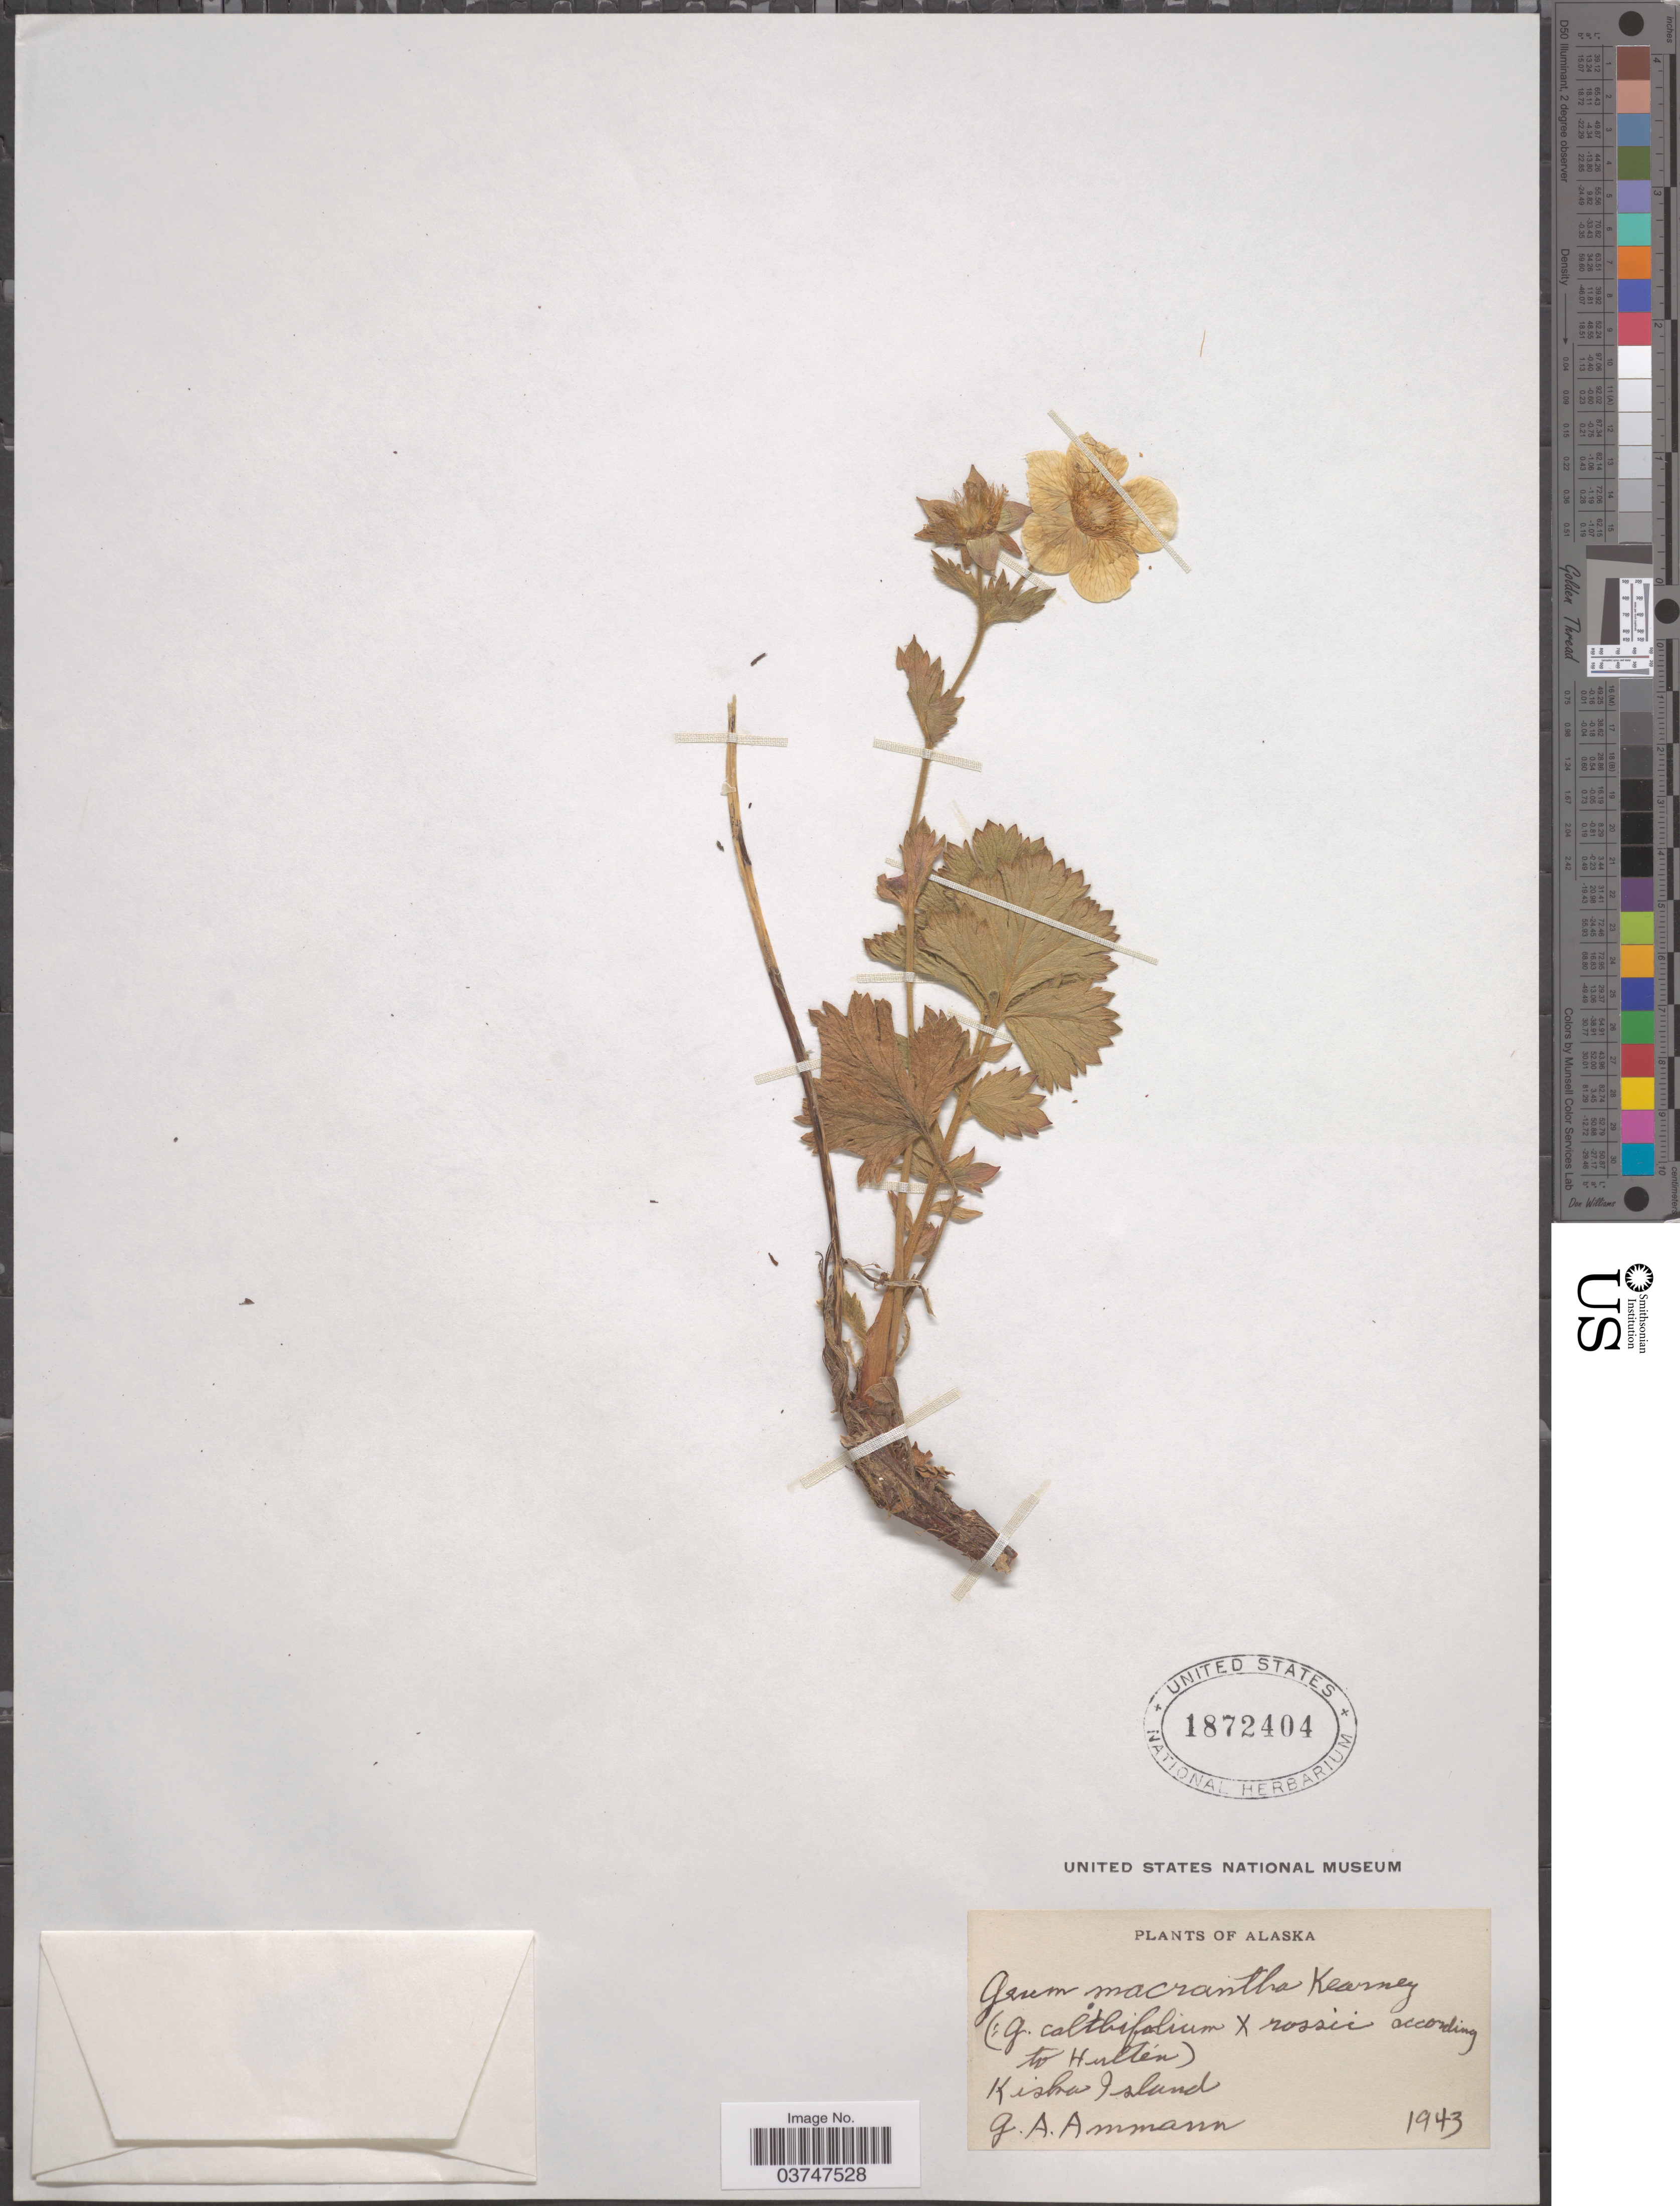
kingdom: Plantae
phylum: Tracheophyta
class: Magnoliopsida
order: Rosales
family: Rosaceae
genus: Geum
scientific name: Geum x macranthum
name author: (Kearney ex Rydb.) B. Boivin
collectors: G. Ammann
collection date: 1943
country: United States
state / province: Alaska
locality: Kiska Island.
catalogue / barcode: US 1872404